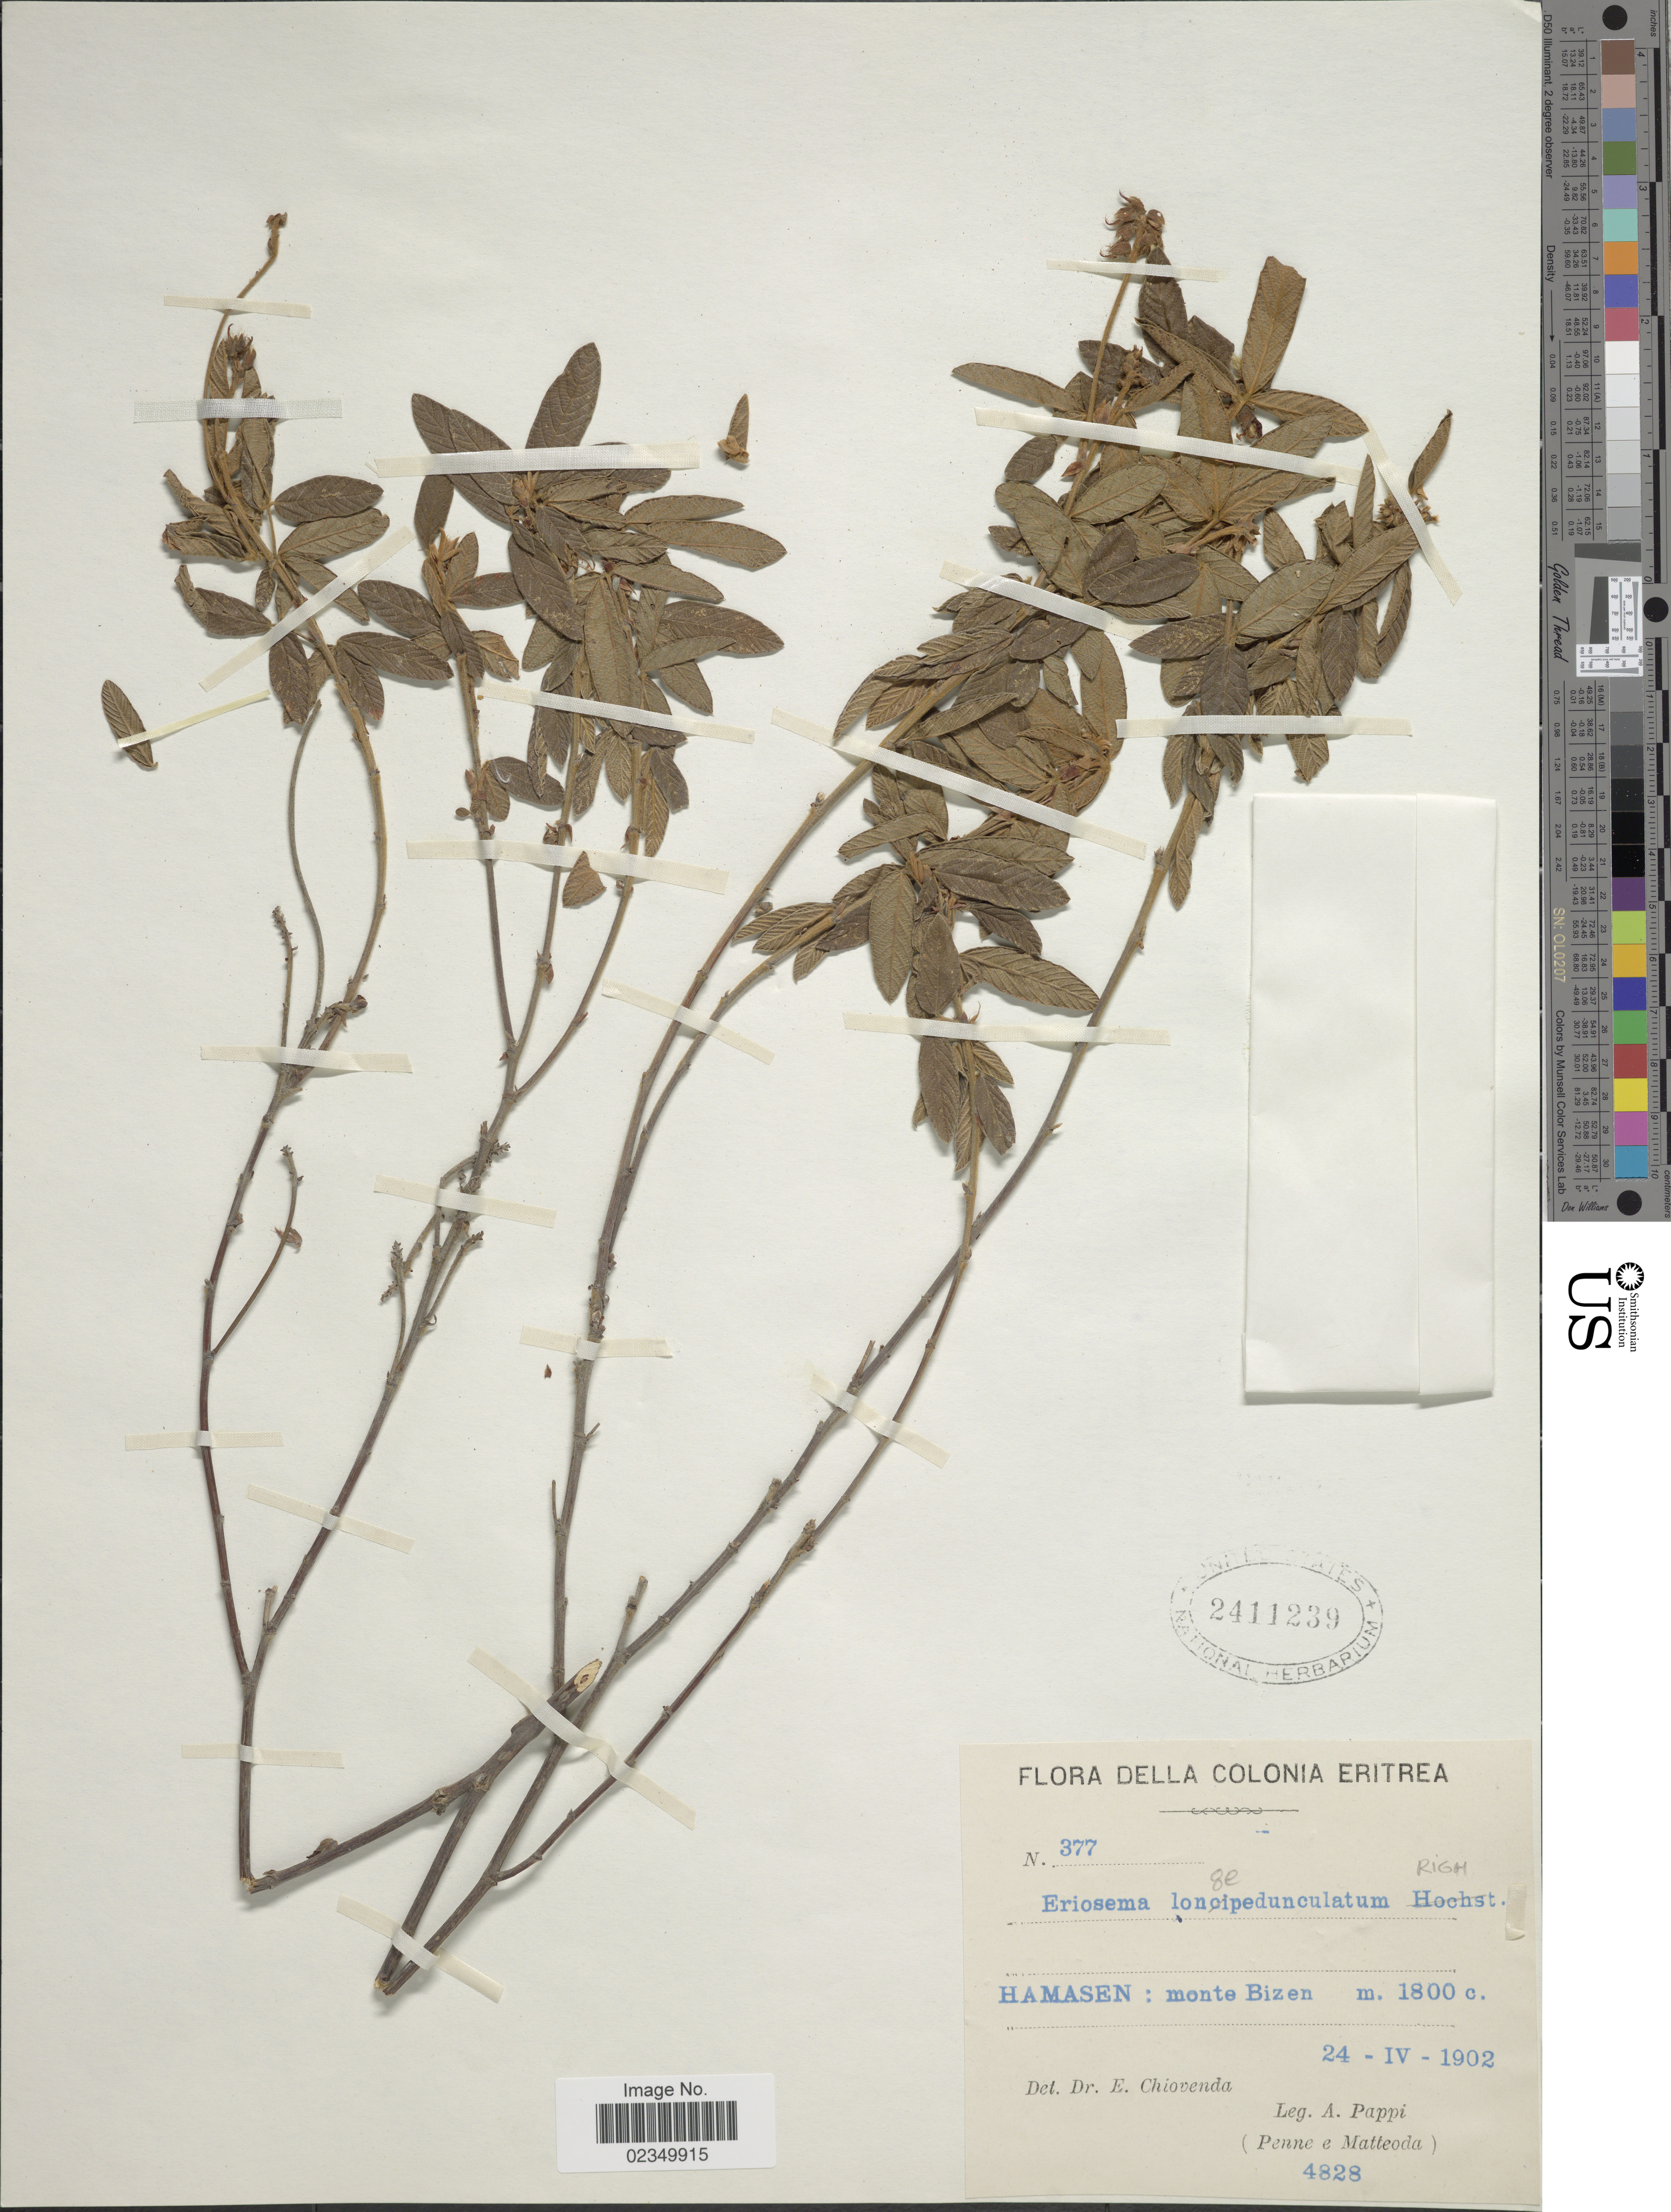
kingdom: Plantae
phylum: Tracheophyta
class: Magnoliopsida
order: Fabales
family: Fabaceae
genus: Eriosema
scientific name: Eriosema longipedunculatum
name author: (A. Rich.) Baker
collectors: A. Pappi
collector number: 4828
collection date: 1902-04-24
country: Eritrea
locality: Della Colonia Eritrea, Hamasen: monte Bizen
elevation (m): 1800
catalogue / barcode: US 2411239